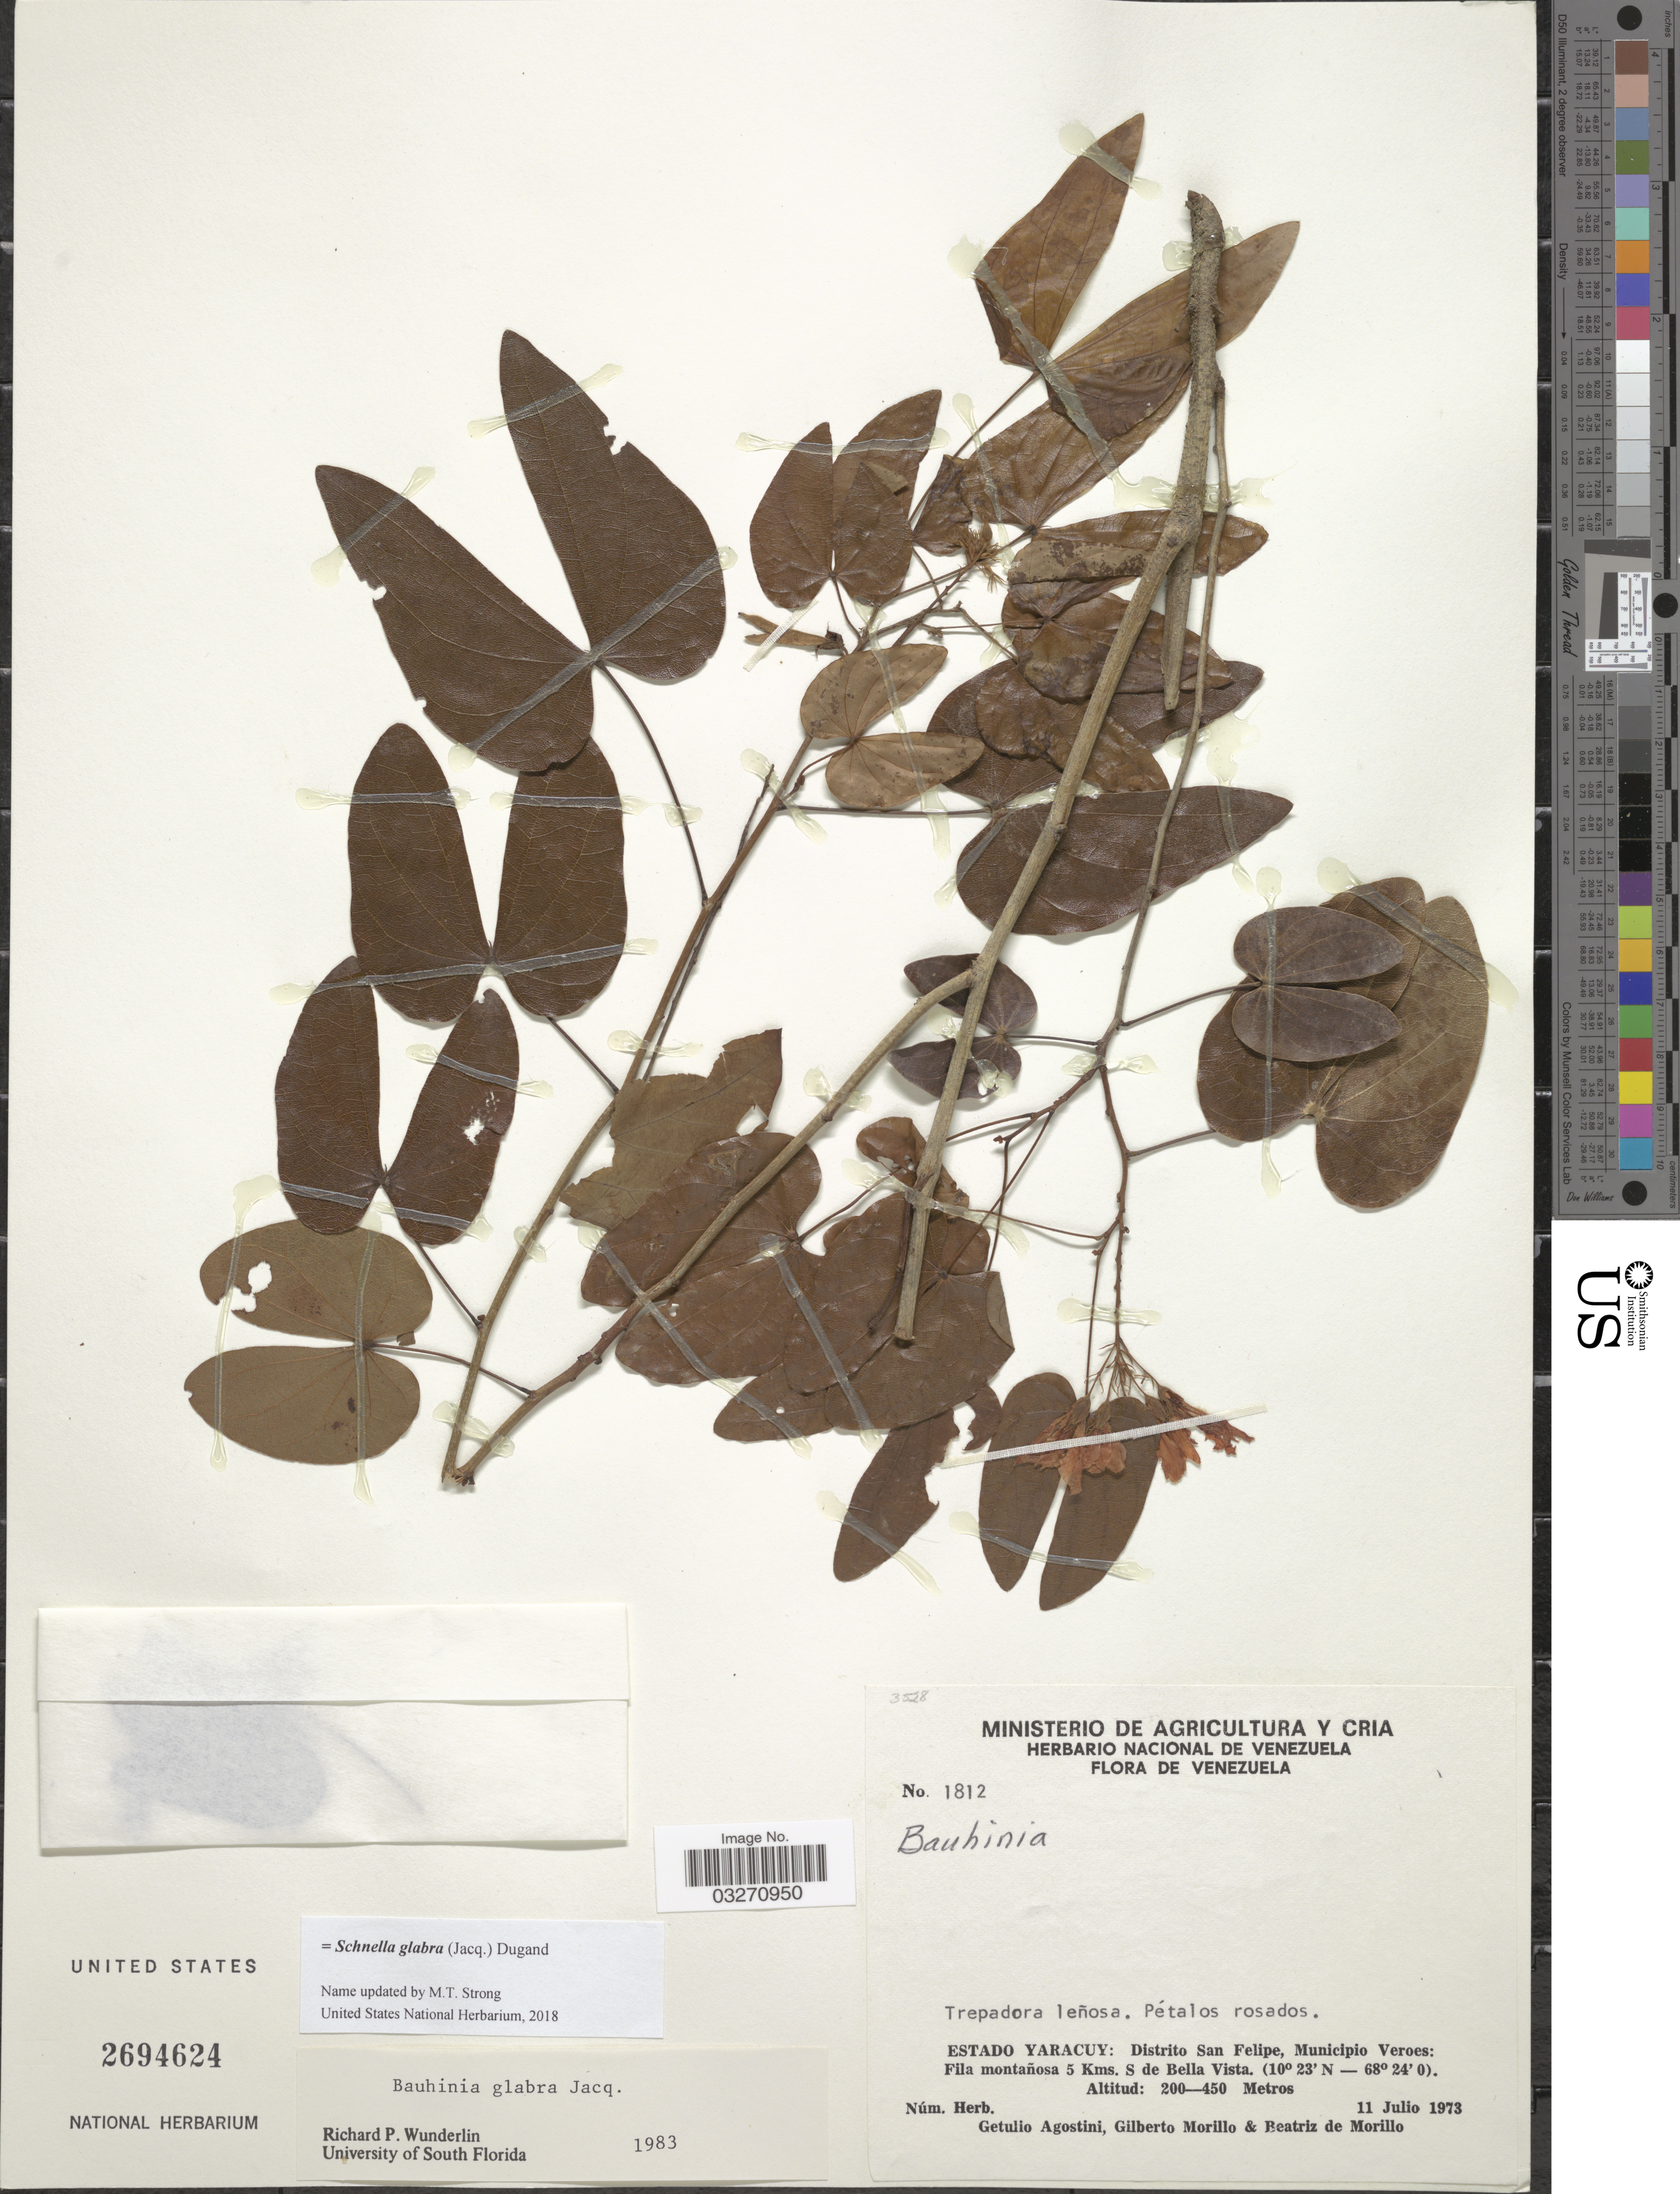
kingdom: Plantae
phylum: Tracheophyta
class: Magnoliopsida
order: Fabales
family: Fabaceae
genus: Schnella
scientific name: Schnella glabra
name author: (Jacq.) Dugand G.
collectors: G. Agostini, G. N. Morillo & B. Morillo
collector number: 1812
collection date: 1973-07-11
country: Venezuela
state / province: Yaracuy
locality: Distrito San Felipe, Municipio Veroes: Fila montañosa 5 Kms. S de Bella Vista.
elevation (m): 200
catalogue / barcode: US 2694624